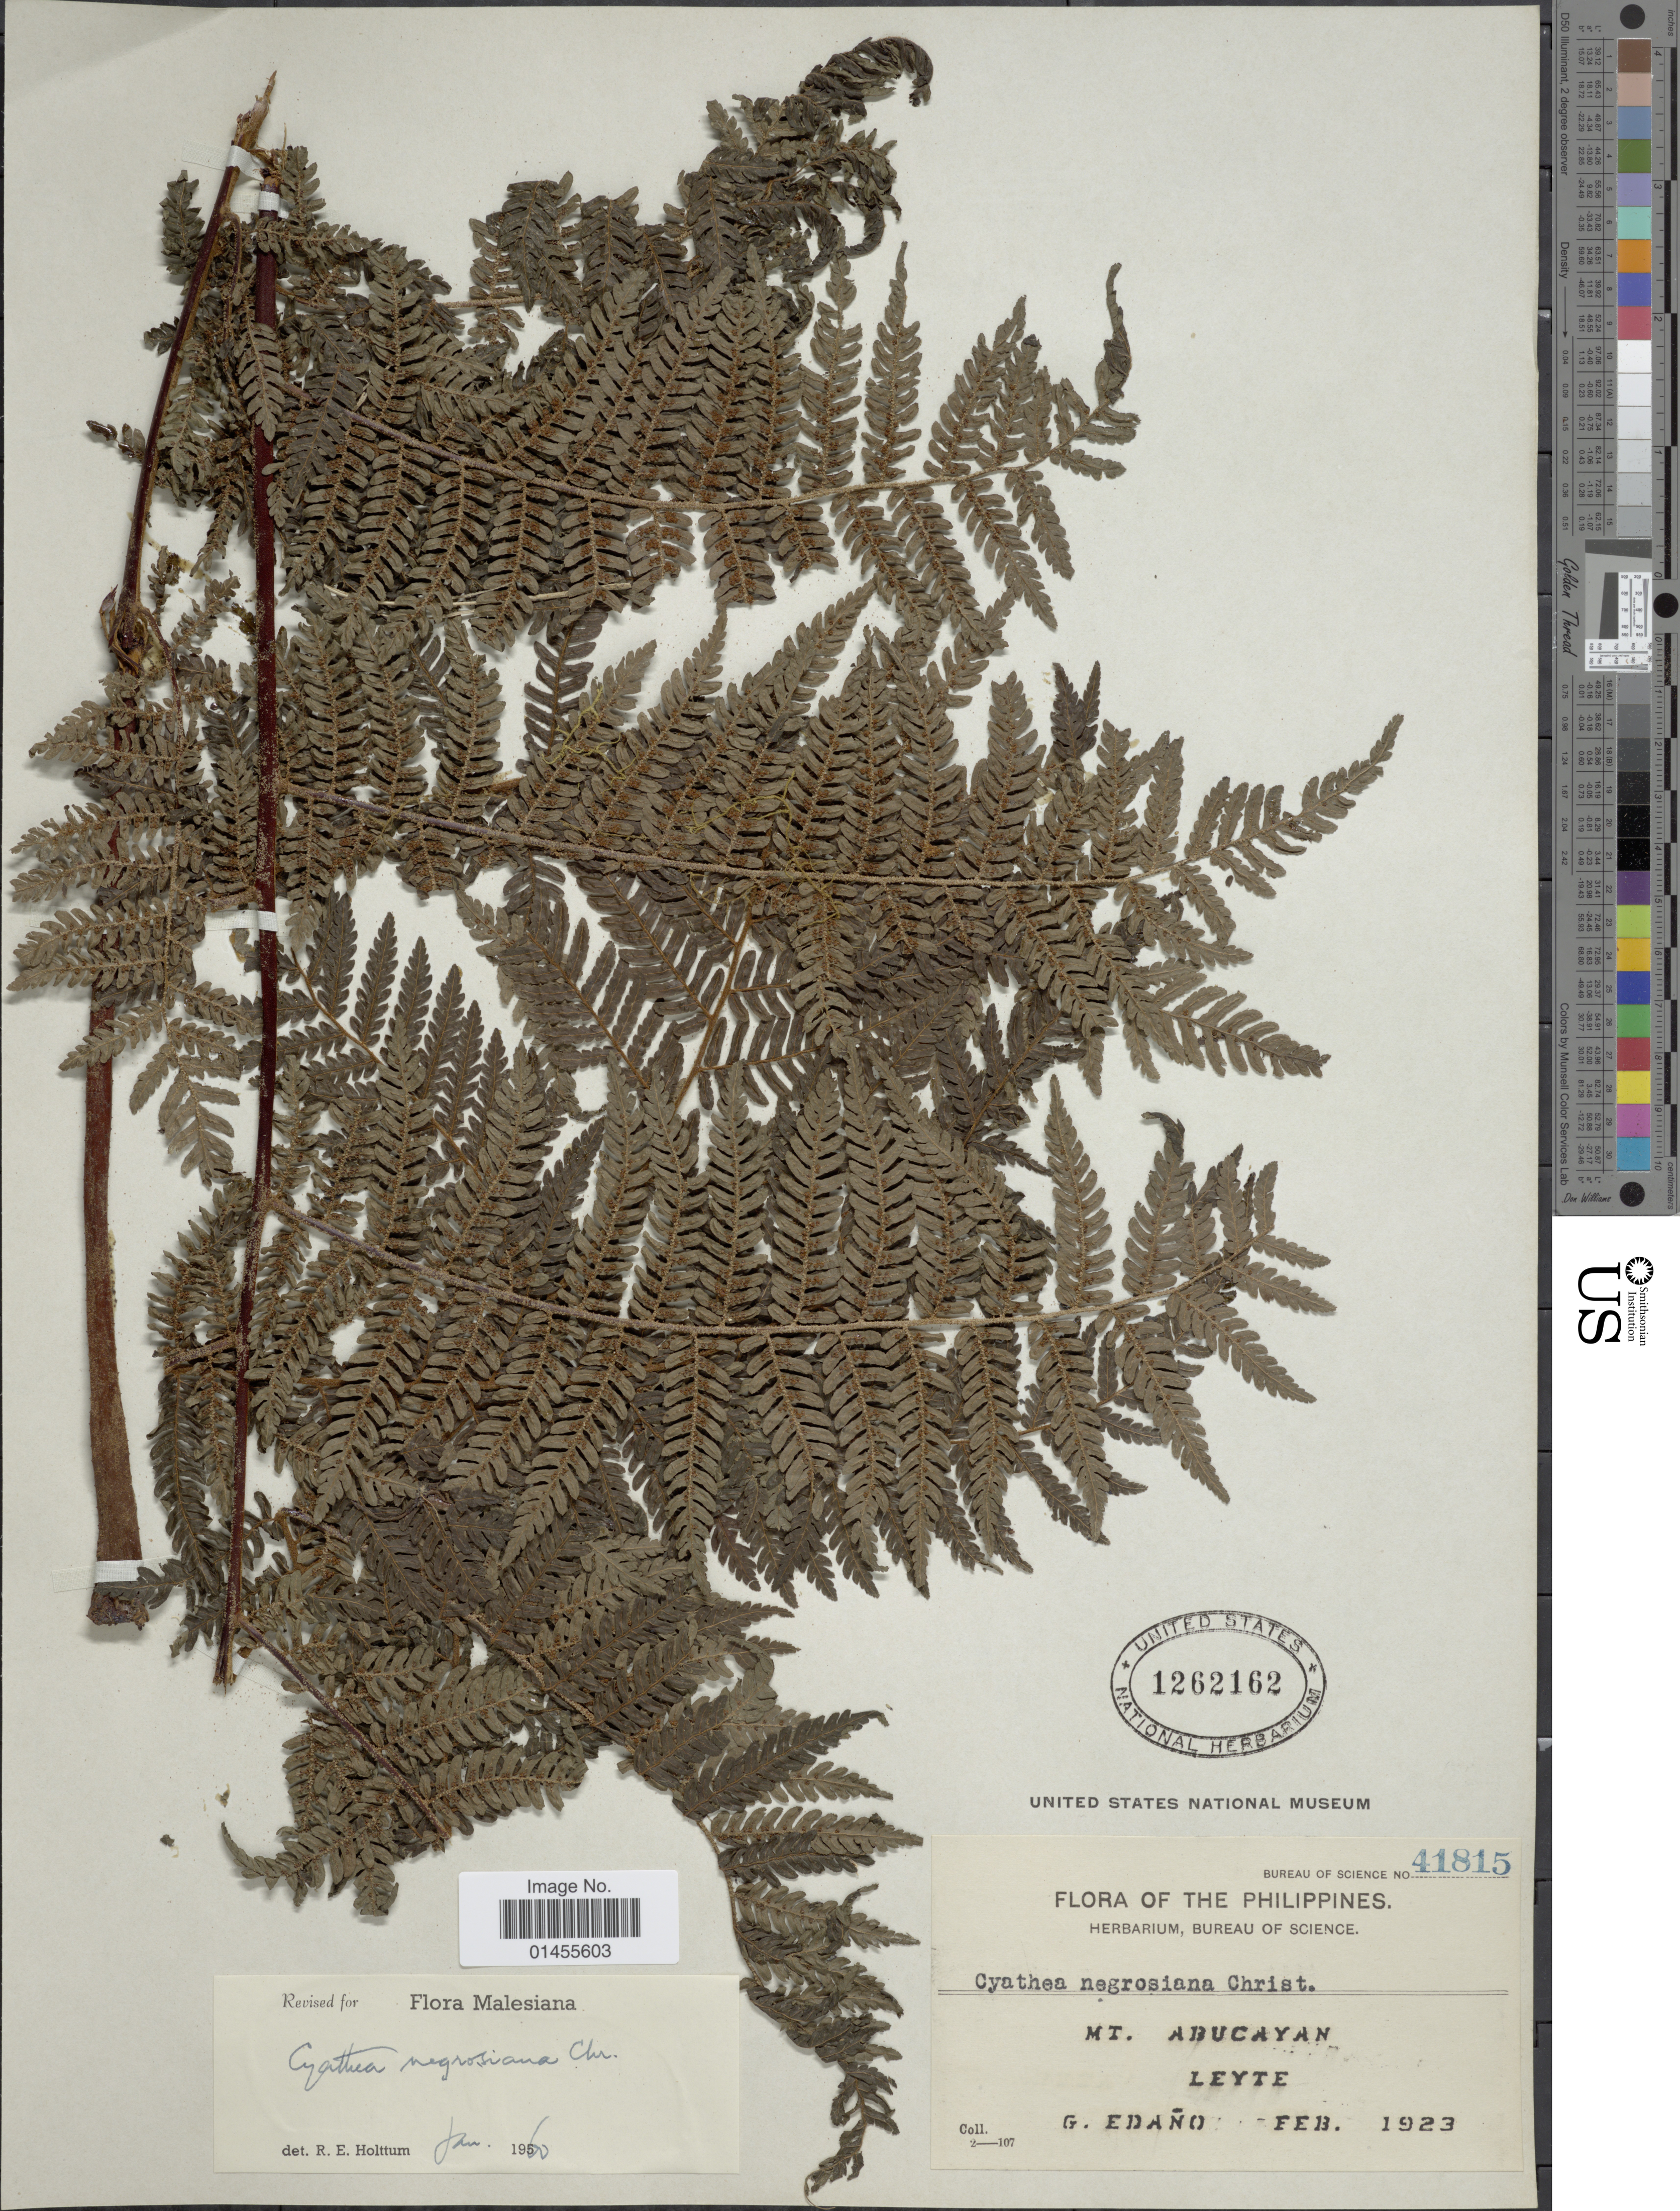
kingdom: Plantae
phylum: Tracheophyta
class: Polypodiopsida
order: Cyatheales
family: Cyatheaceae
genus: Alsophila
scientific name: Alsophila negrosiana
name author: (Christ) R.M. Tryon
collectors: G. Edaño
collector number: Bureau of Science 41815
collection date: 1923-02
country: Philippines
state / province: Eastern Visayas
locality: Mt. Abucayan, Leyte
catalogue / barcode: US 1262162